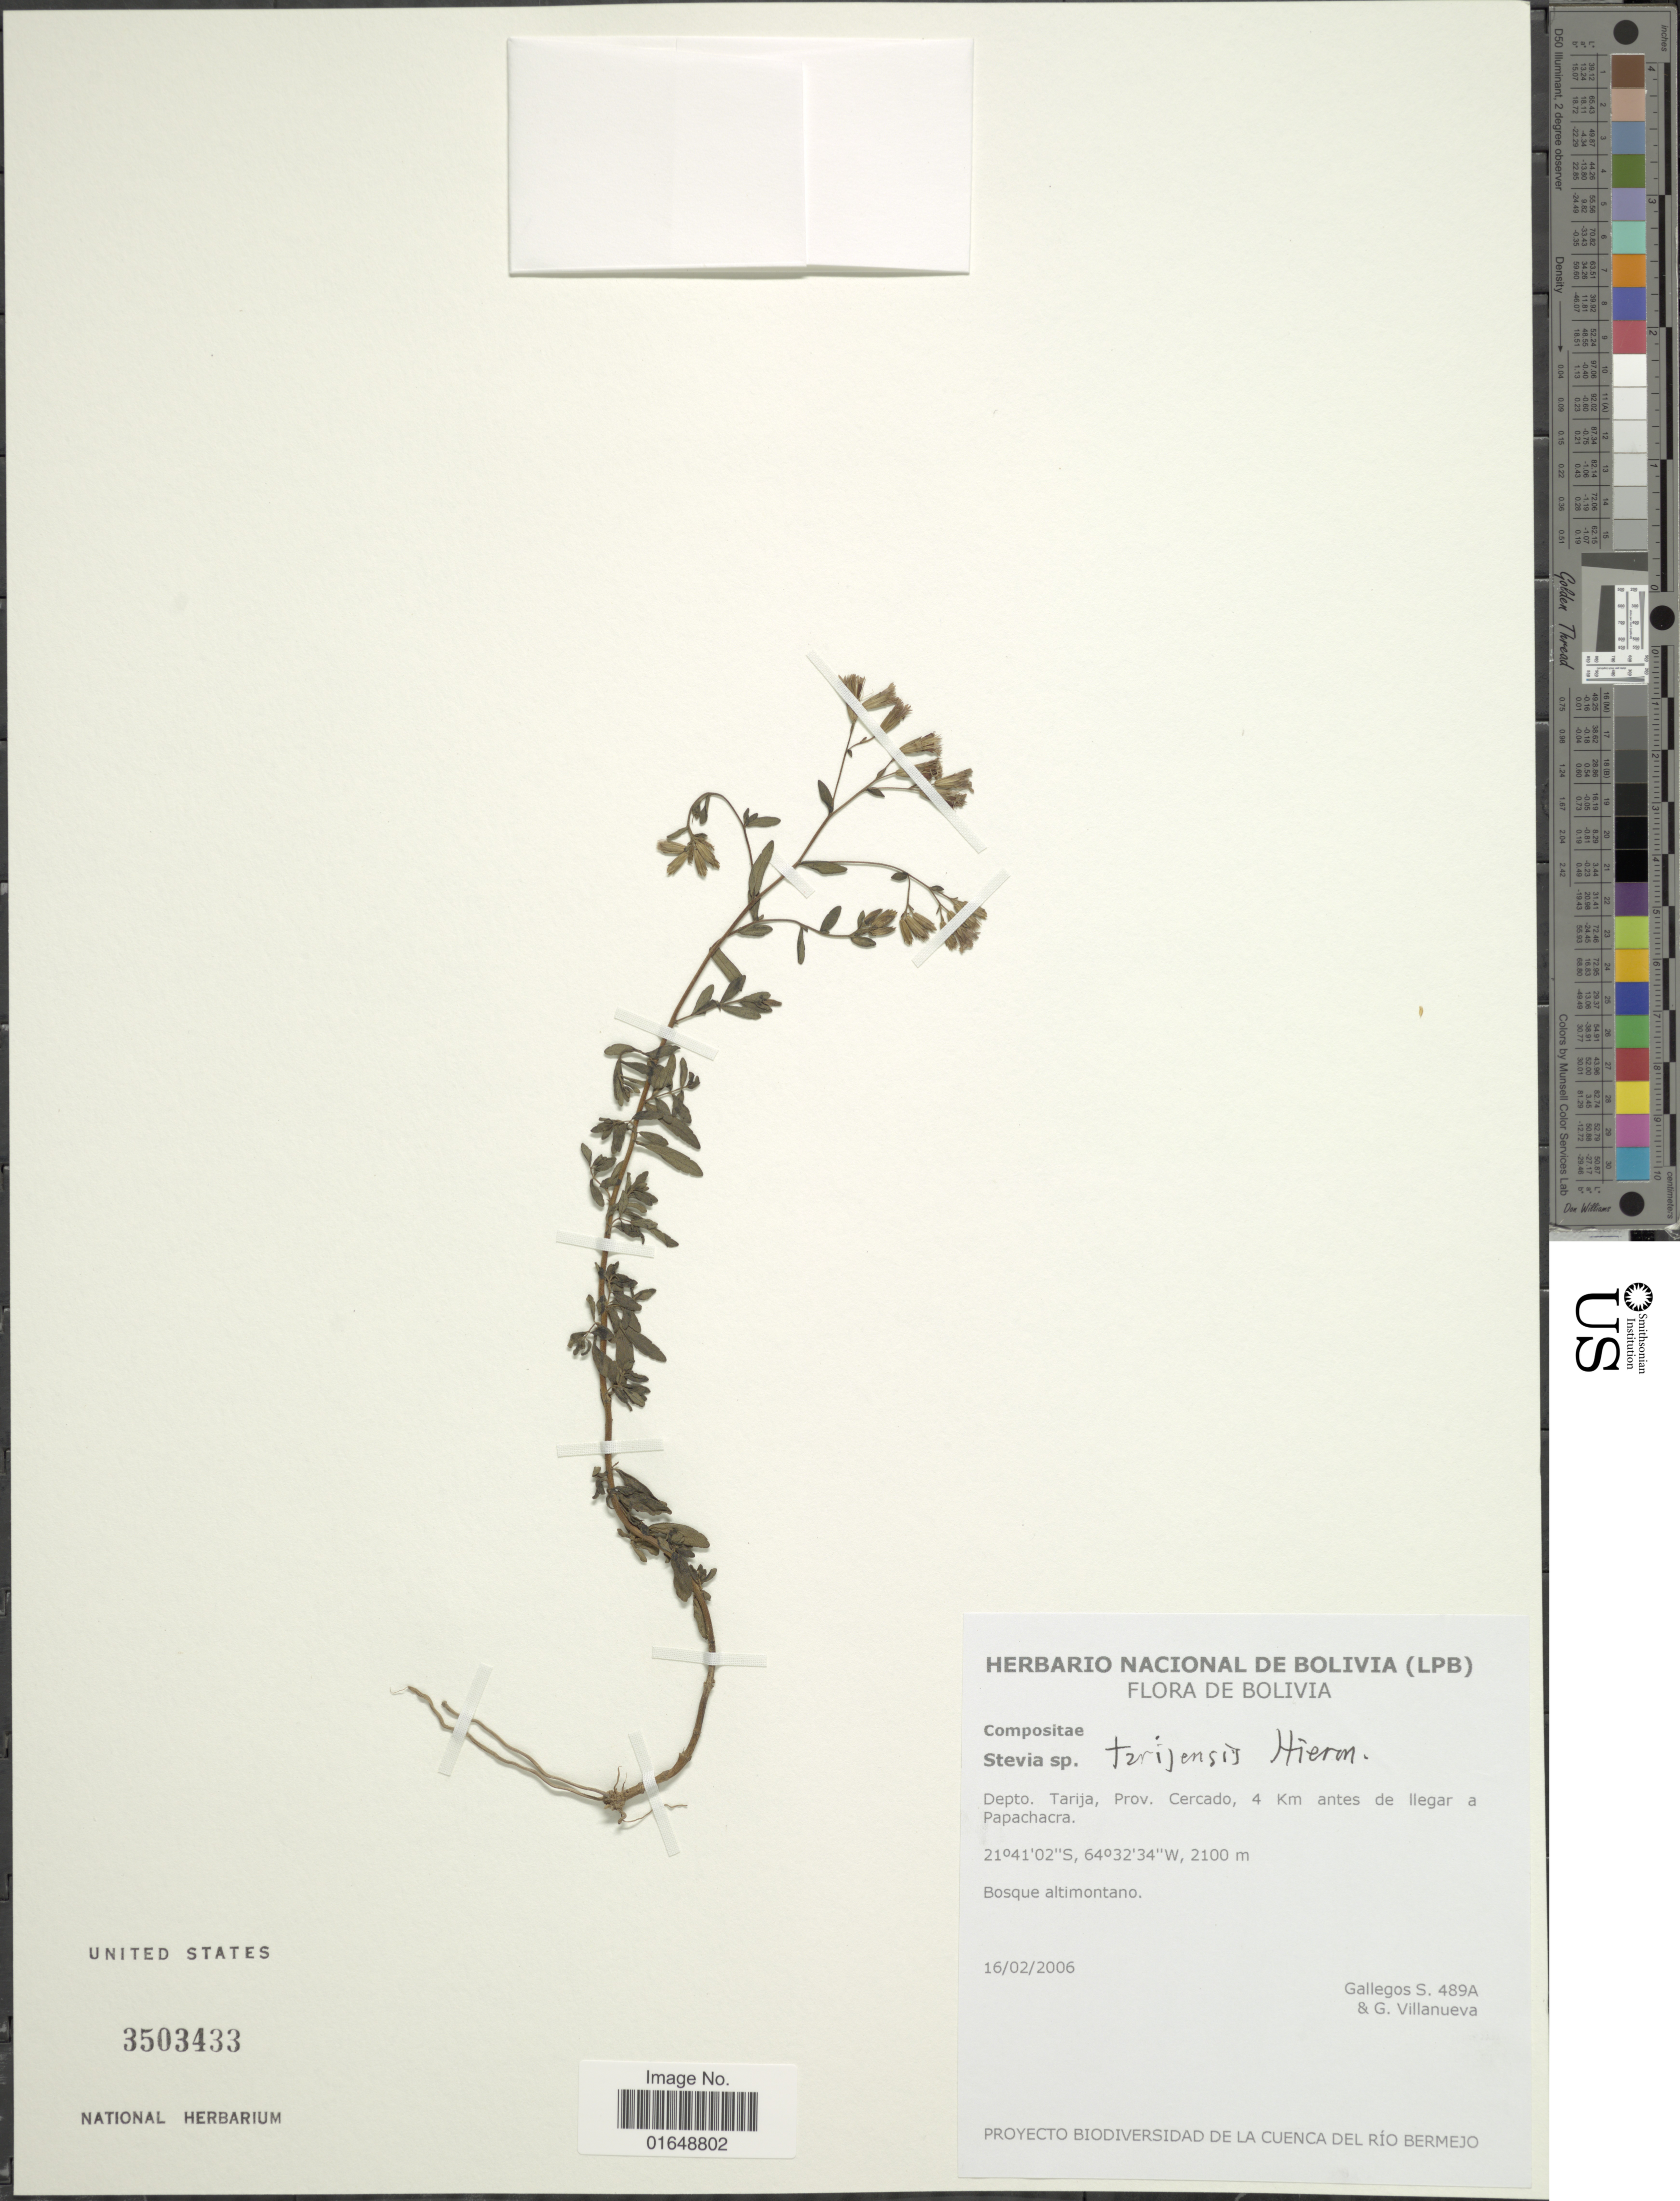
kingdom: Plantae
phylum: Tracheophyta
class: Magnoliopsida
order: Asterales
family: Asteraceae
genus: Stevia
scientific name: Stevia tarijensis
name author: Hieron.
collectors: S. Gallegos & G. Villanueva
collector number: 489A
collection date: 2006-02-16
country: Bolivia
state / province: Tarija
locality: Depto. Tarija, Prov. Cercado, 4 Km antes de llegar a Papachacra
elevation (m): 2100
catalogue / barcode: US 3503433